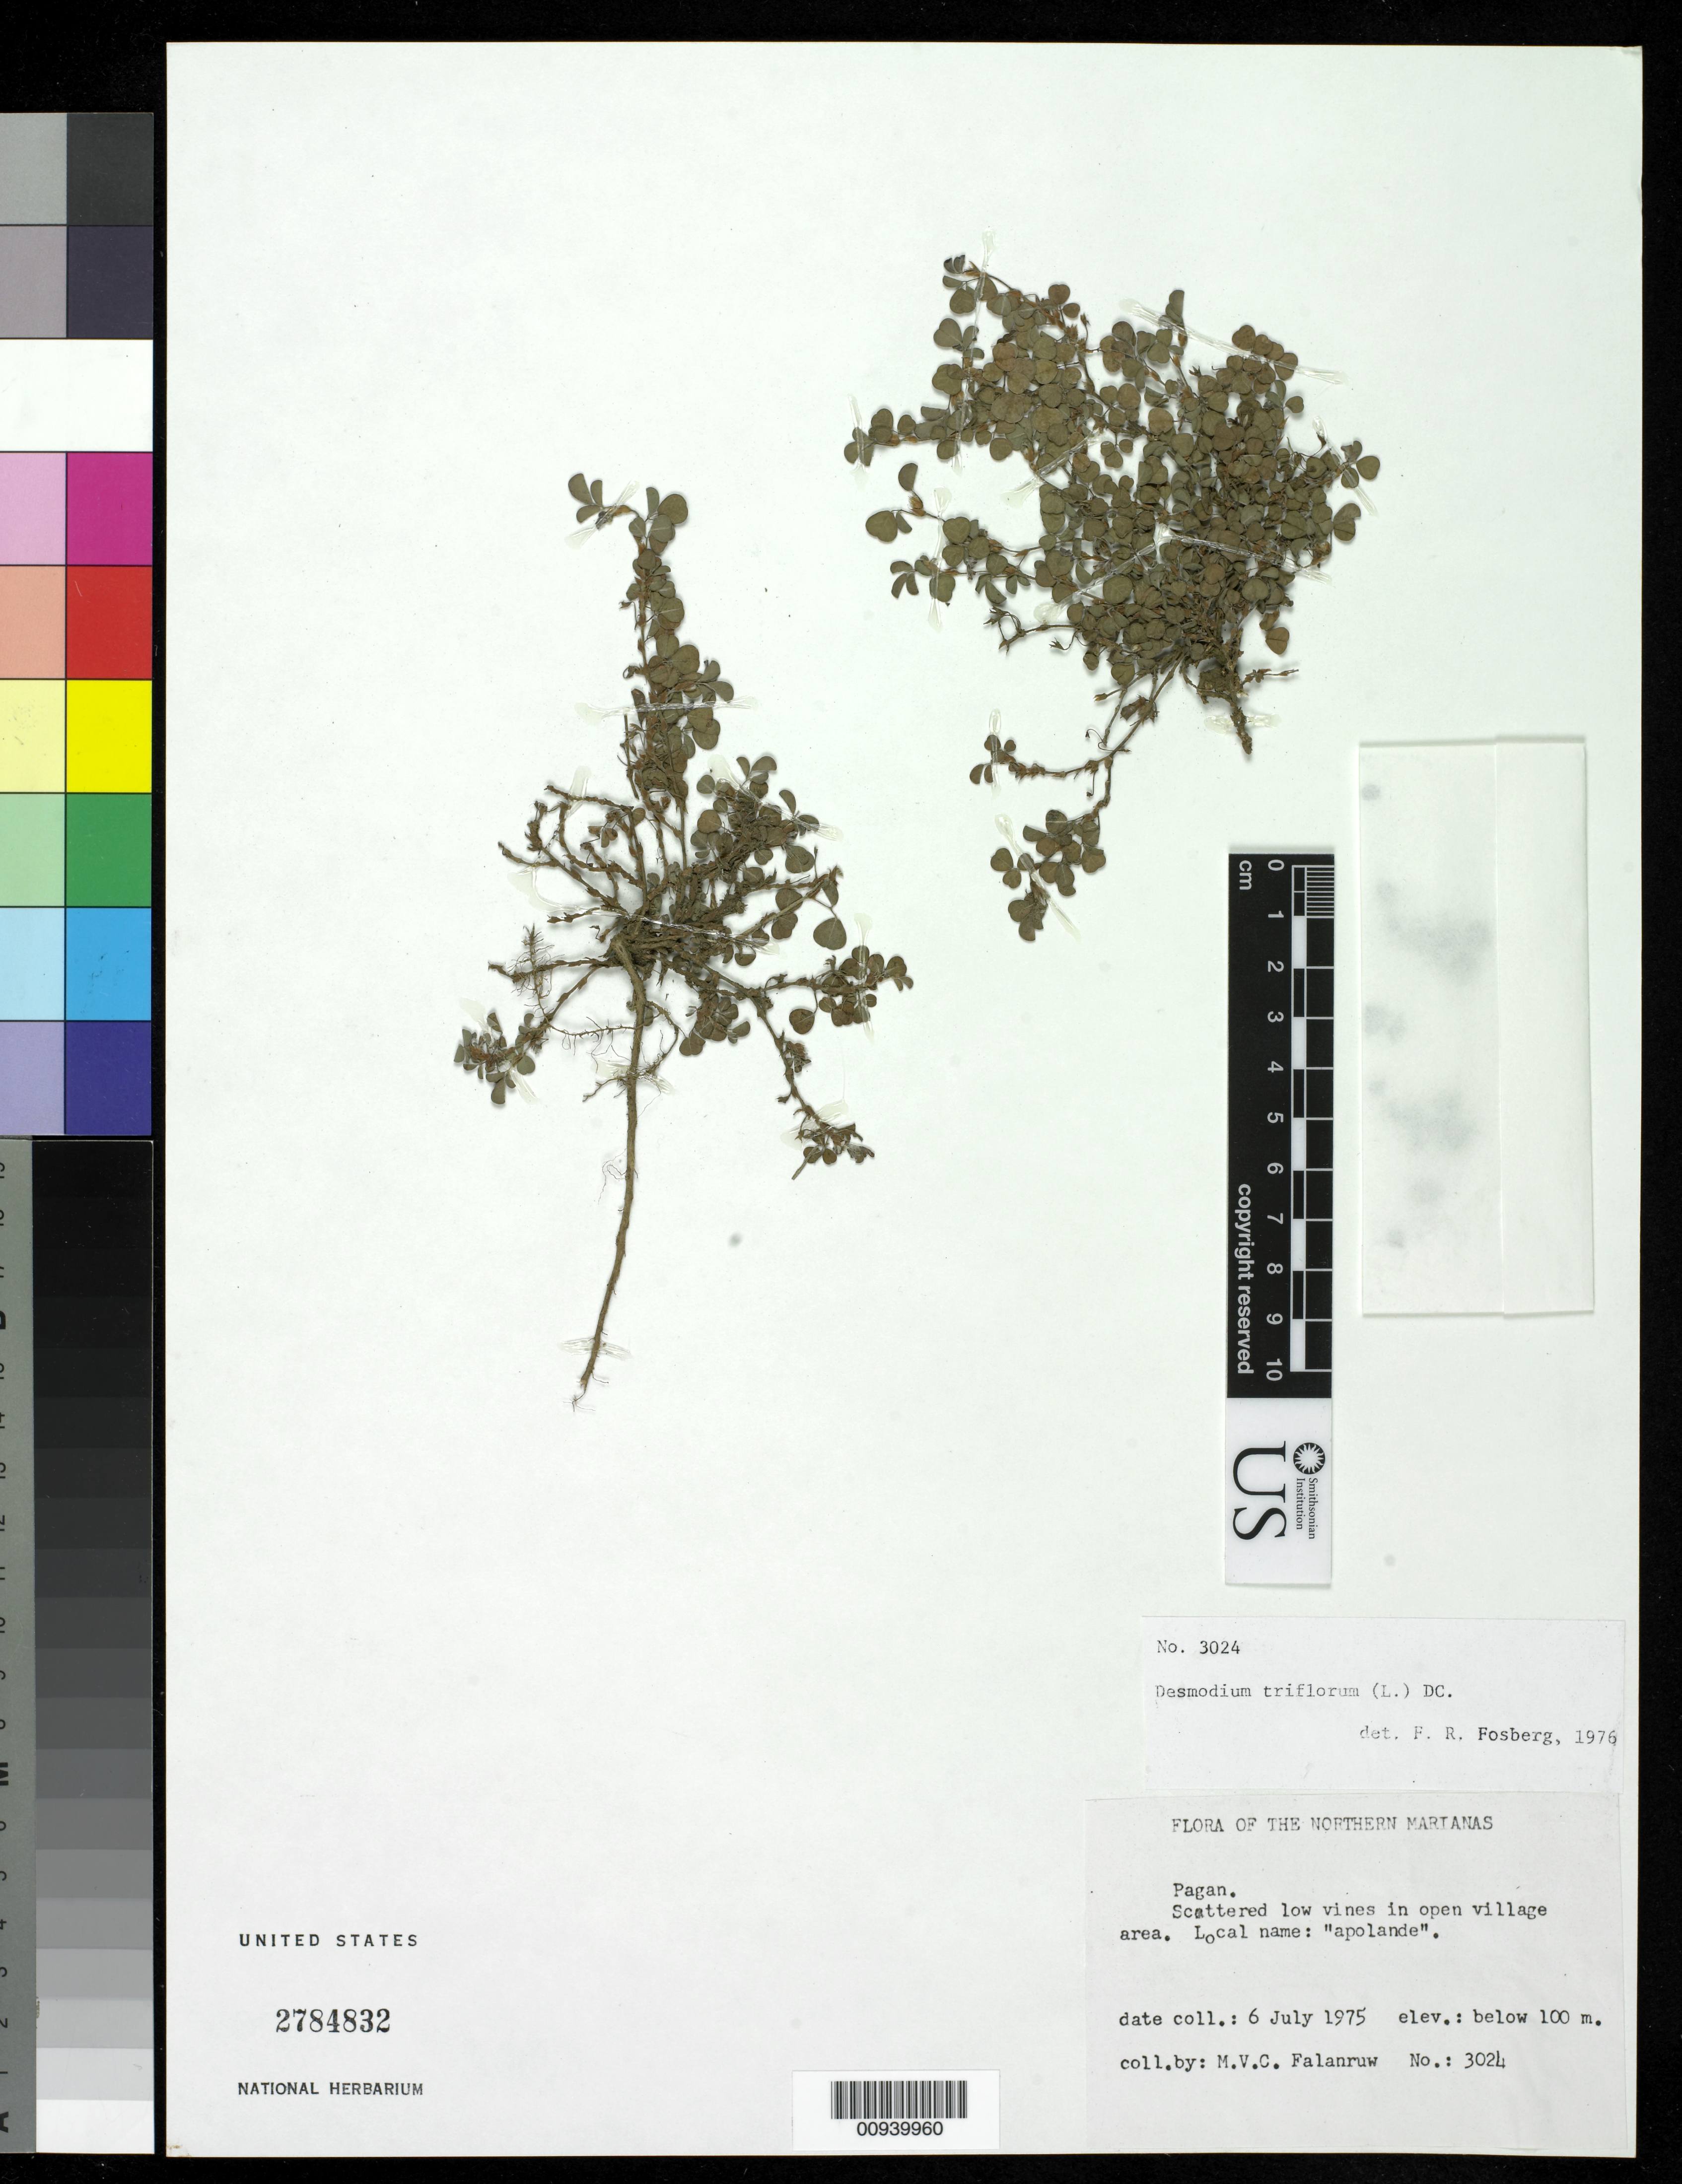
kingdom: Plantae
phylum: Tracheophyta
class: Magnoliopsida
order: Fabales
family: Fabaceae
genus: Grona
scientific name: Grona triflora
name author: (L.) H. Ohashi & K. Ohashi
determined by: Strong, Mark T., (BOT), Smithsonian Institution - National Museum of Natural History (UNITED STATES)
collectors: M. V. Falanruw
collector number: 3024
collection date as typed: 06 Jul 1975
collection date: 1975-07-06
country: Northern Mariana Islands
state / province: Northern Islands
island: Pagan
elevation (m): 0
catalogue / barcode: US 2784832